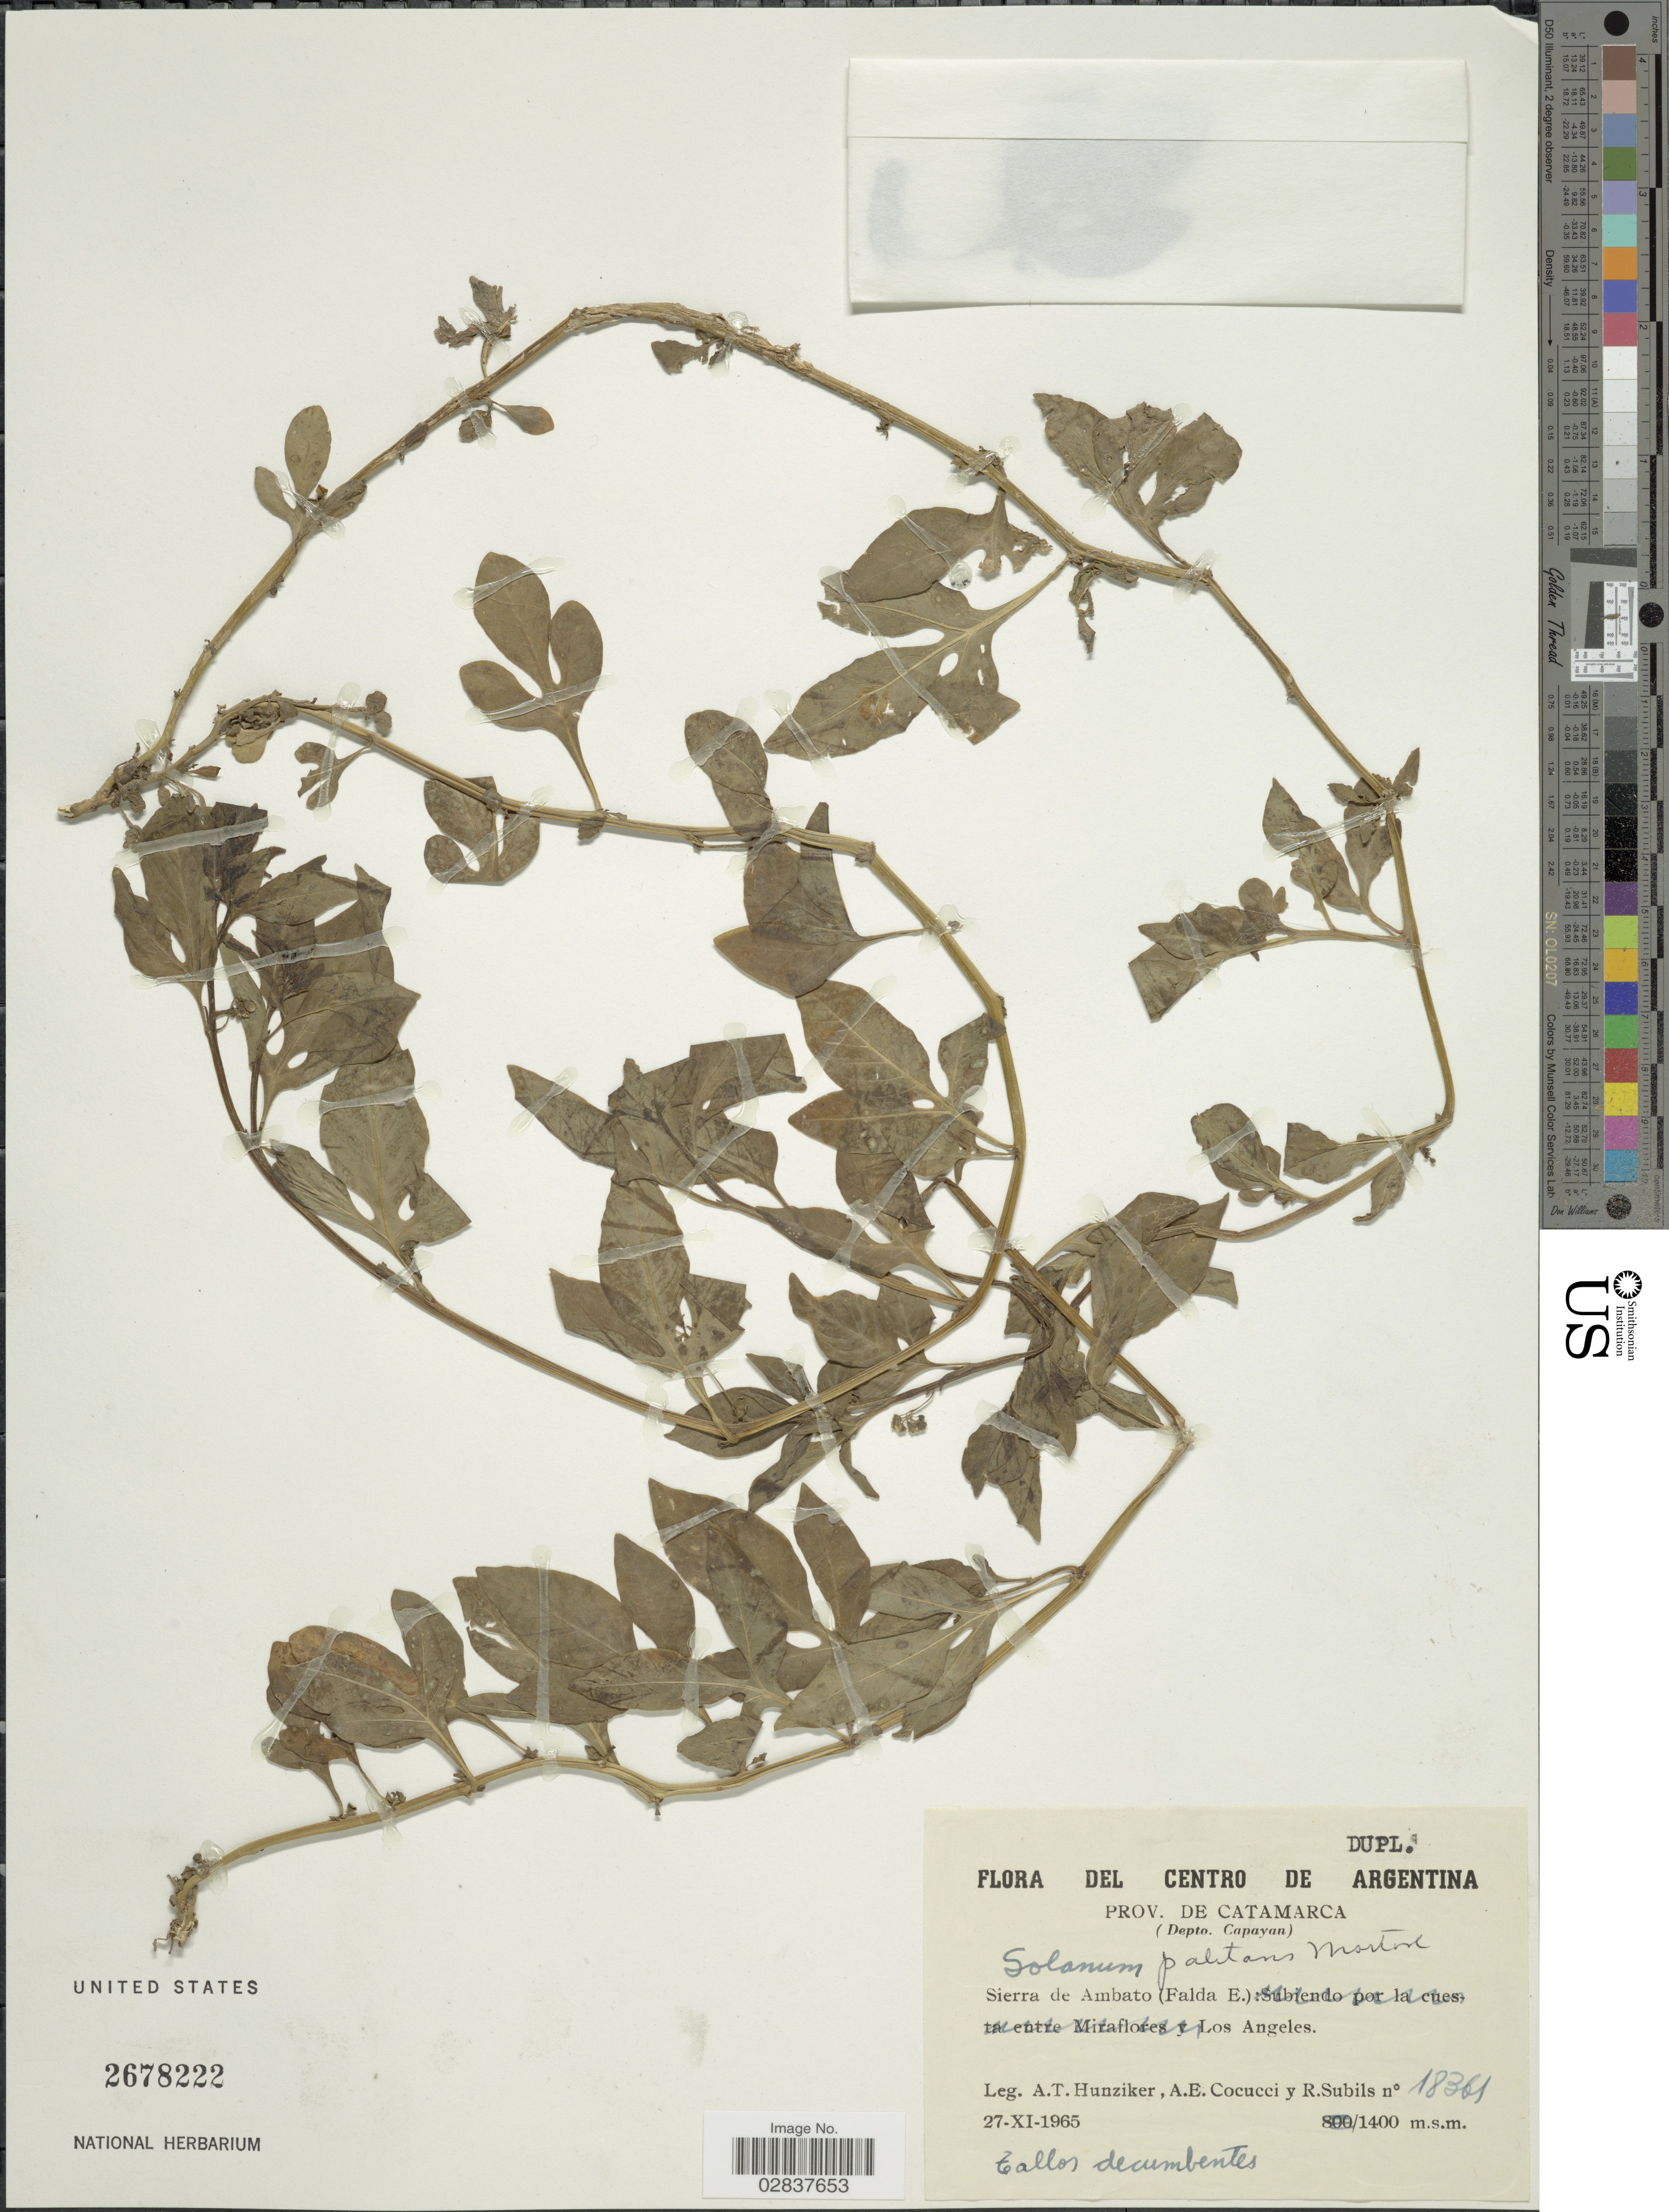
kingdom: Plantae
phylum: Tracheophyta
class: Magnoliopsida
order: Solanales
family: Solanaceae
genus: Solanum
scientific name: Solanum palitans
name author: C.V. Morton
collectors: A. T. Hunziker, A. Cocucci & R. Subils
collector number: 18361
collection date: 1965-11-27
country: Argentina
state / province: Catamarca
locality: Depto. Capayan. Sierra de Ambato (Falda E.) Los Angeles.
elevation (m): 1400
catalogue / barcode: US 2678222